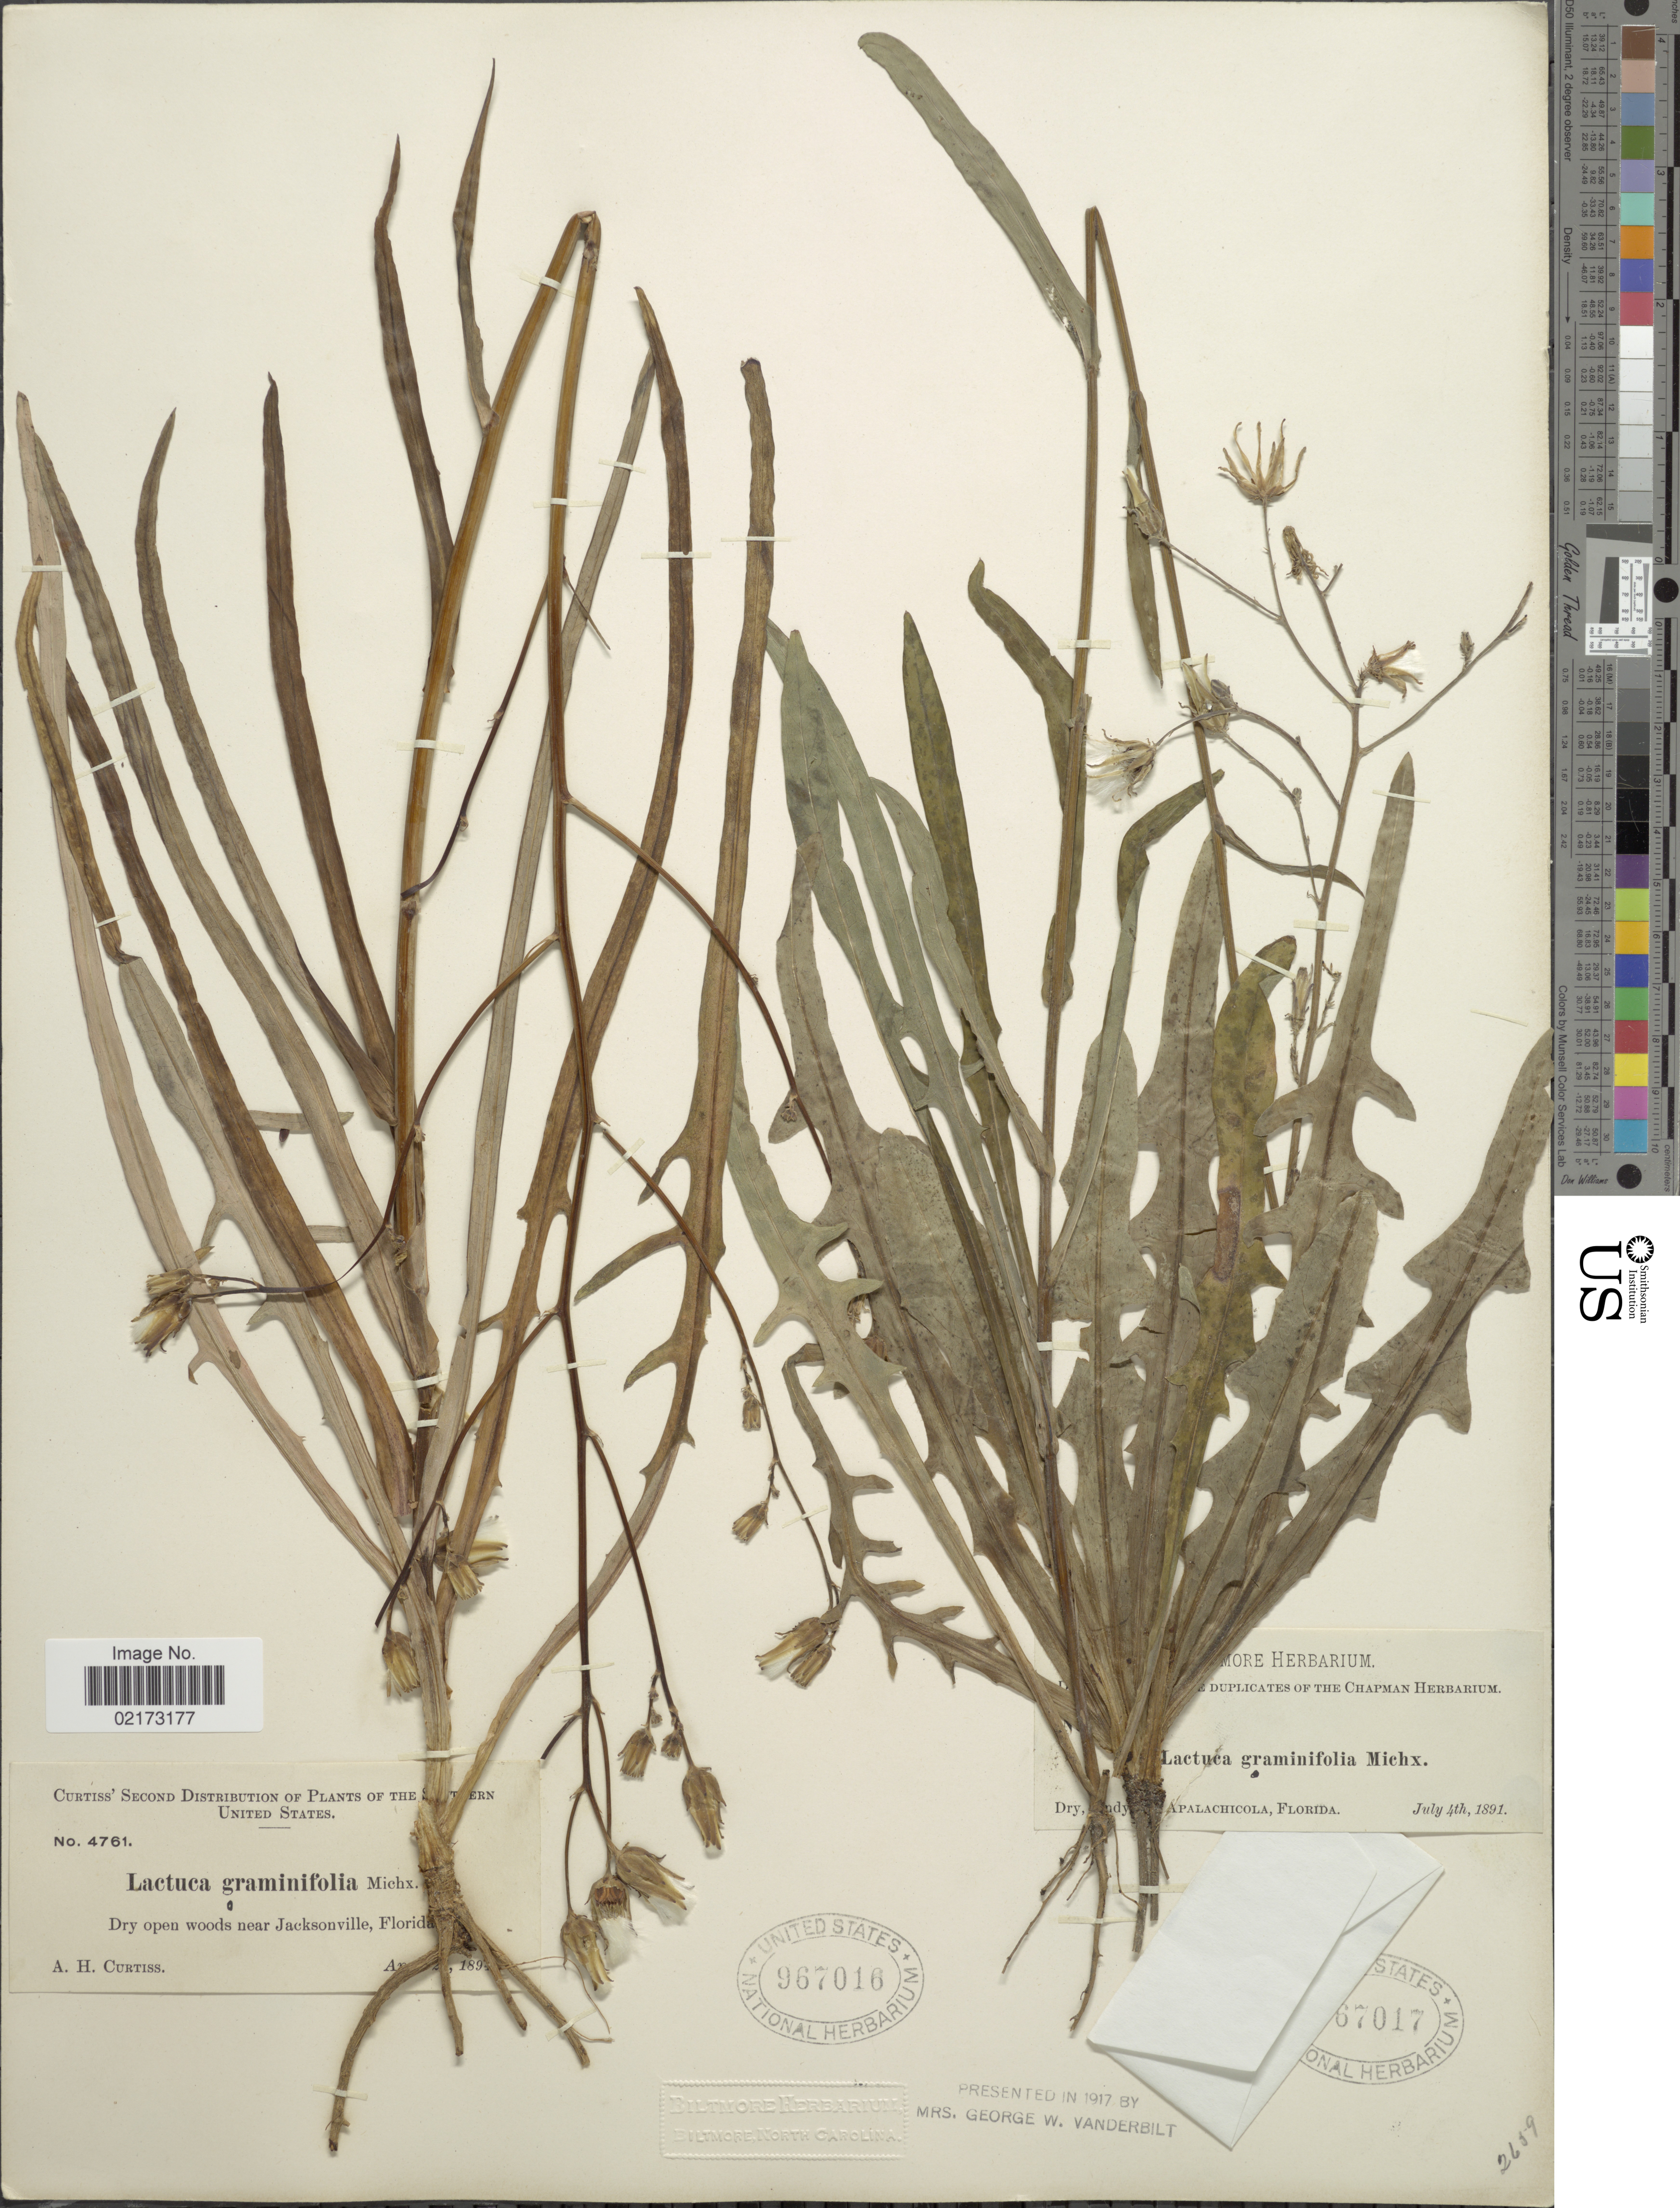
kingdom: Plantae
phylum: Tracheophyta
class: Magnoliopsida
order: Asterales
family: Asteraceae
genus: Lactuca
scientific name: Lactuca graminifolia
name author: Michx.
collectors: ex herb. Biltmore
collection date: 1891-07-04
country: United States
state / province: Florida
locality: Apalachicola